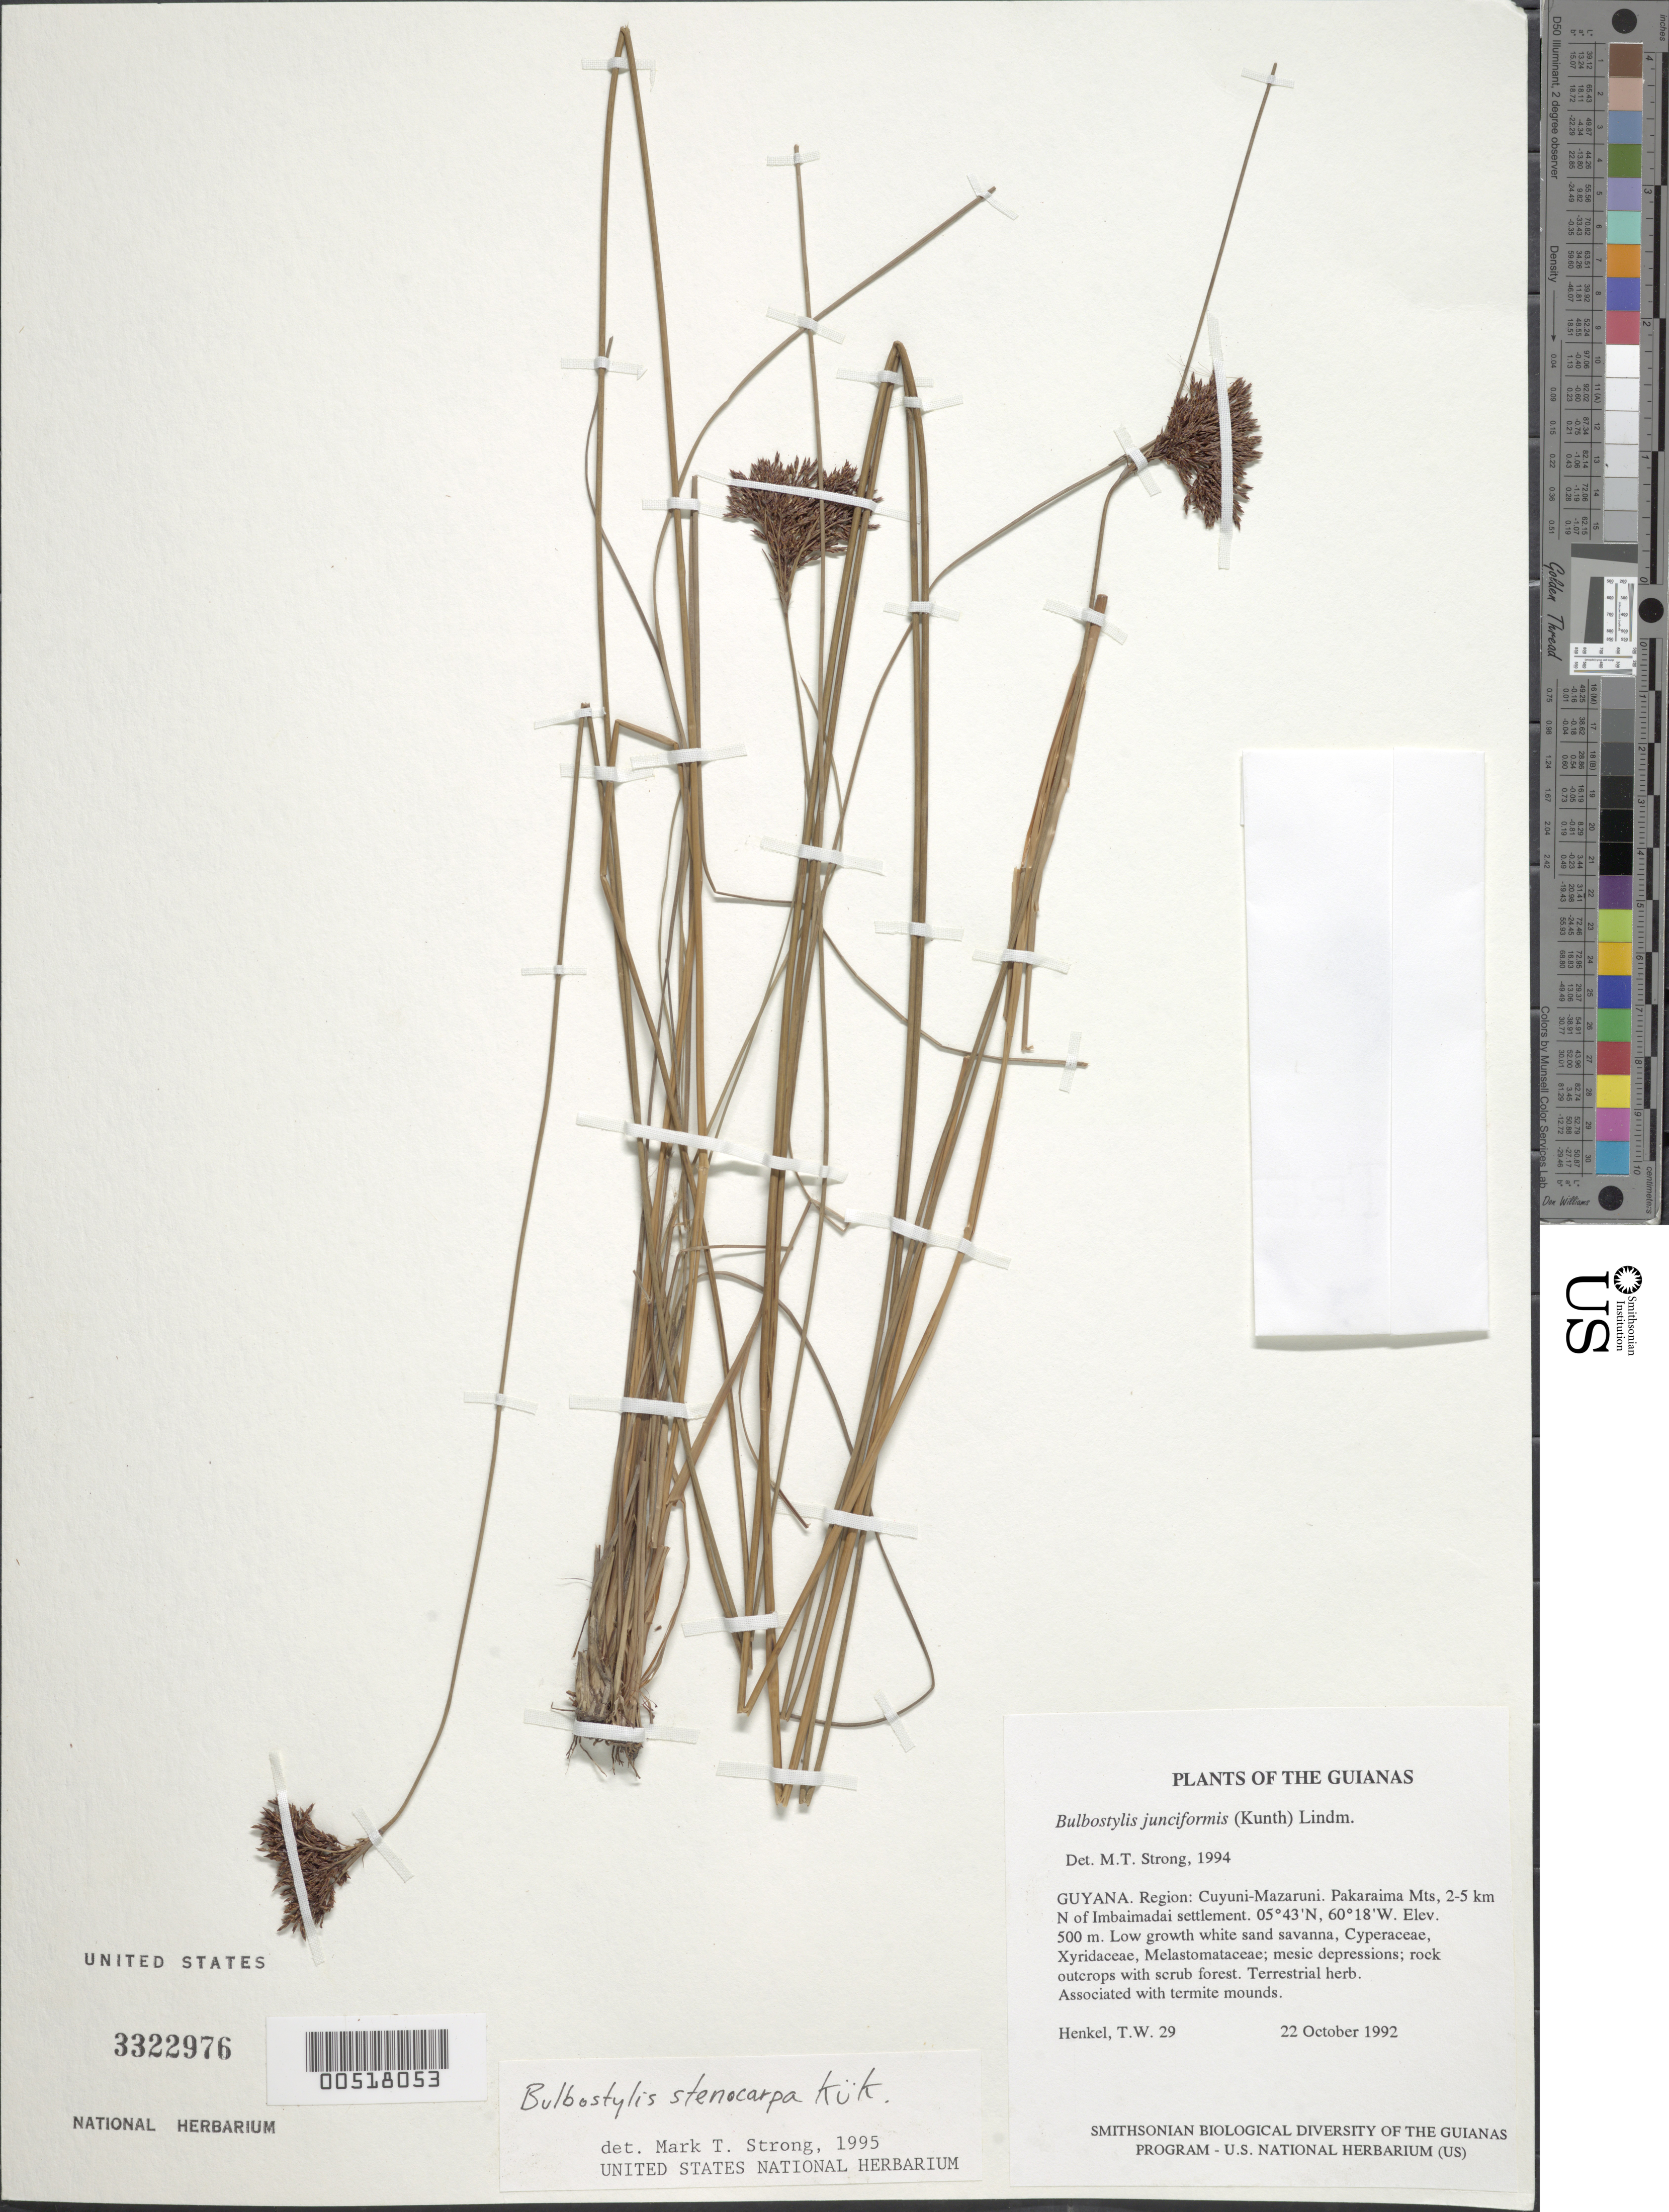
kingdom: Plantae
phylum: Tracheophyta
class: Liliopsida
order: Poales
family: Cyperaceae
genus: Bulbostylis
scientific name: Bulbostylis junciformis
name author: (Kunth) C.B. Clarke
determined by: Strong, M. T., (US), Smithsonian Institution - National Museum of Natural History (UNITED STATES)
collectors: T. Henkel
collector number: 29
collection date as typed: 22 October 1992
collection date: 1992-10-22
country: Guyana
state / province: Cuyuni-Mazaruni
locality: Pakaraima Mts, 2-5 km N of Imbaimadai settlement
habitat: Low growth white sand savanna, Cyperaceae, Xyridaceae, Melastomataceae; mesic depressions; rock outcrops with scrub forest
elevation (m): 500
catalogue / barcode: US 3322976